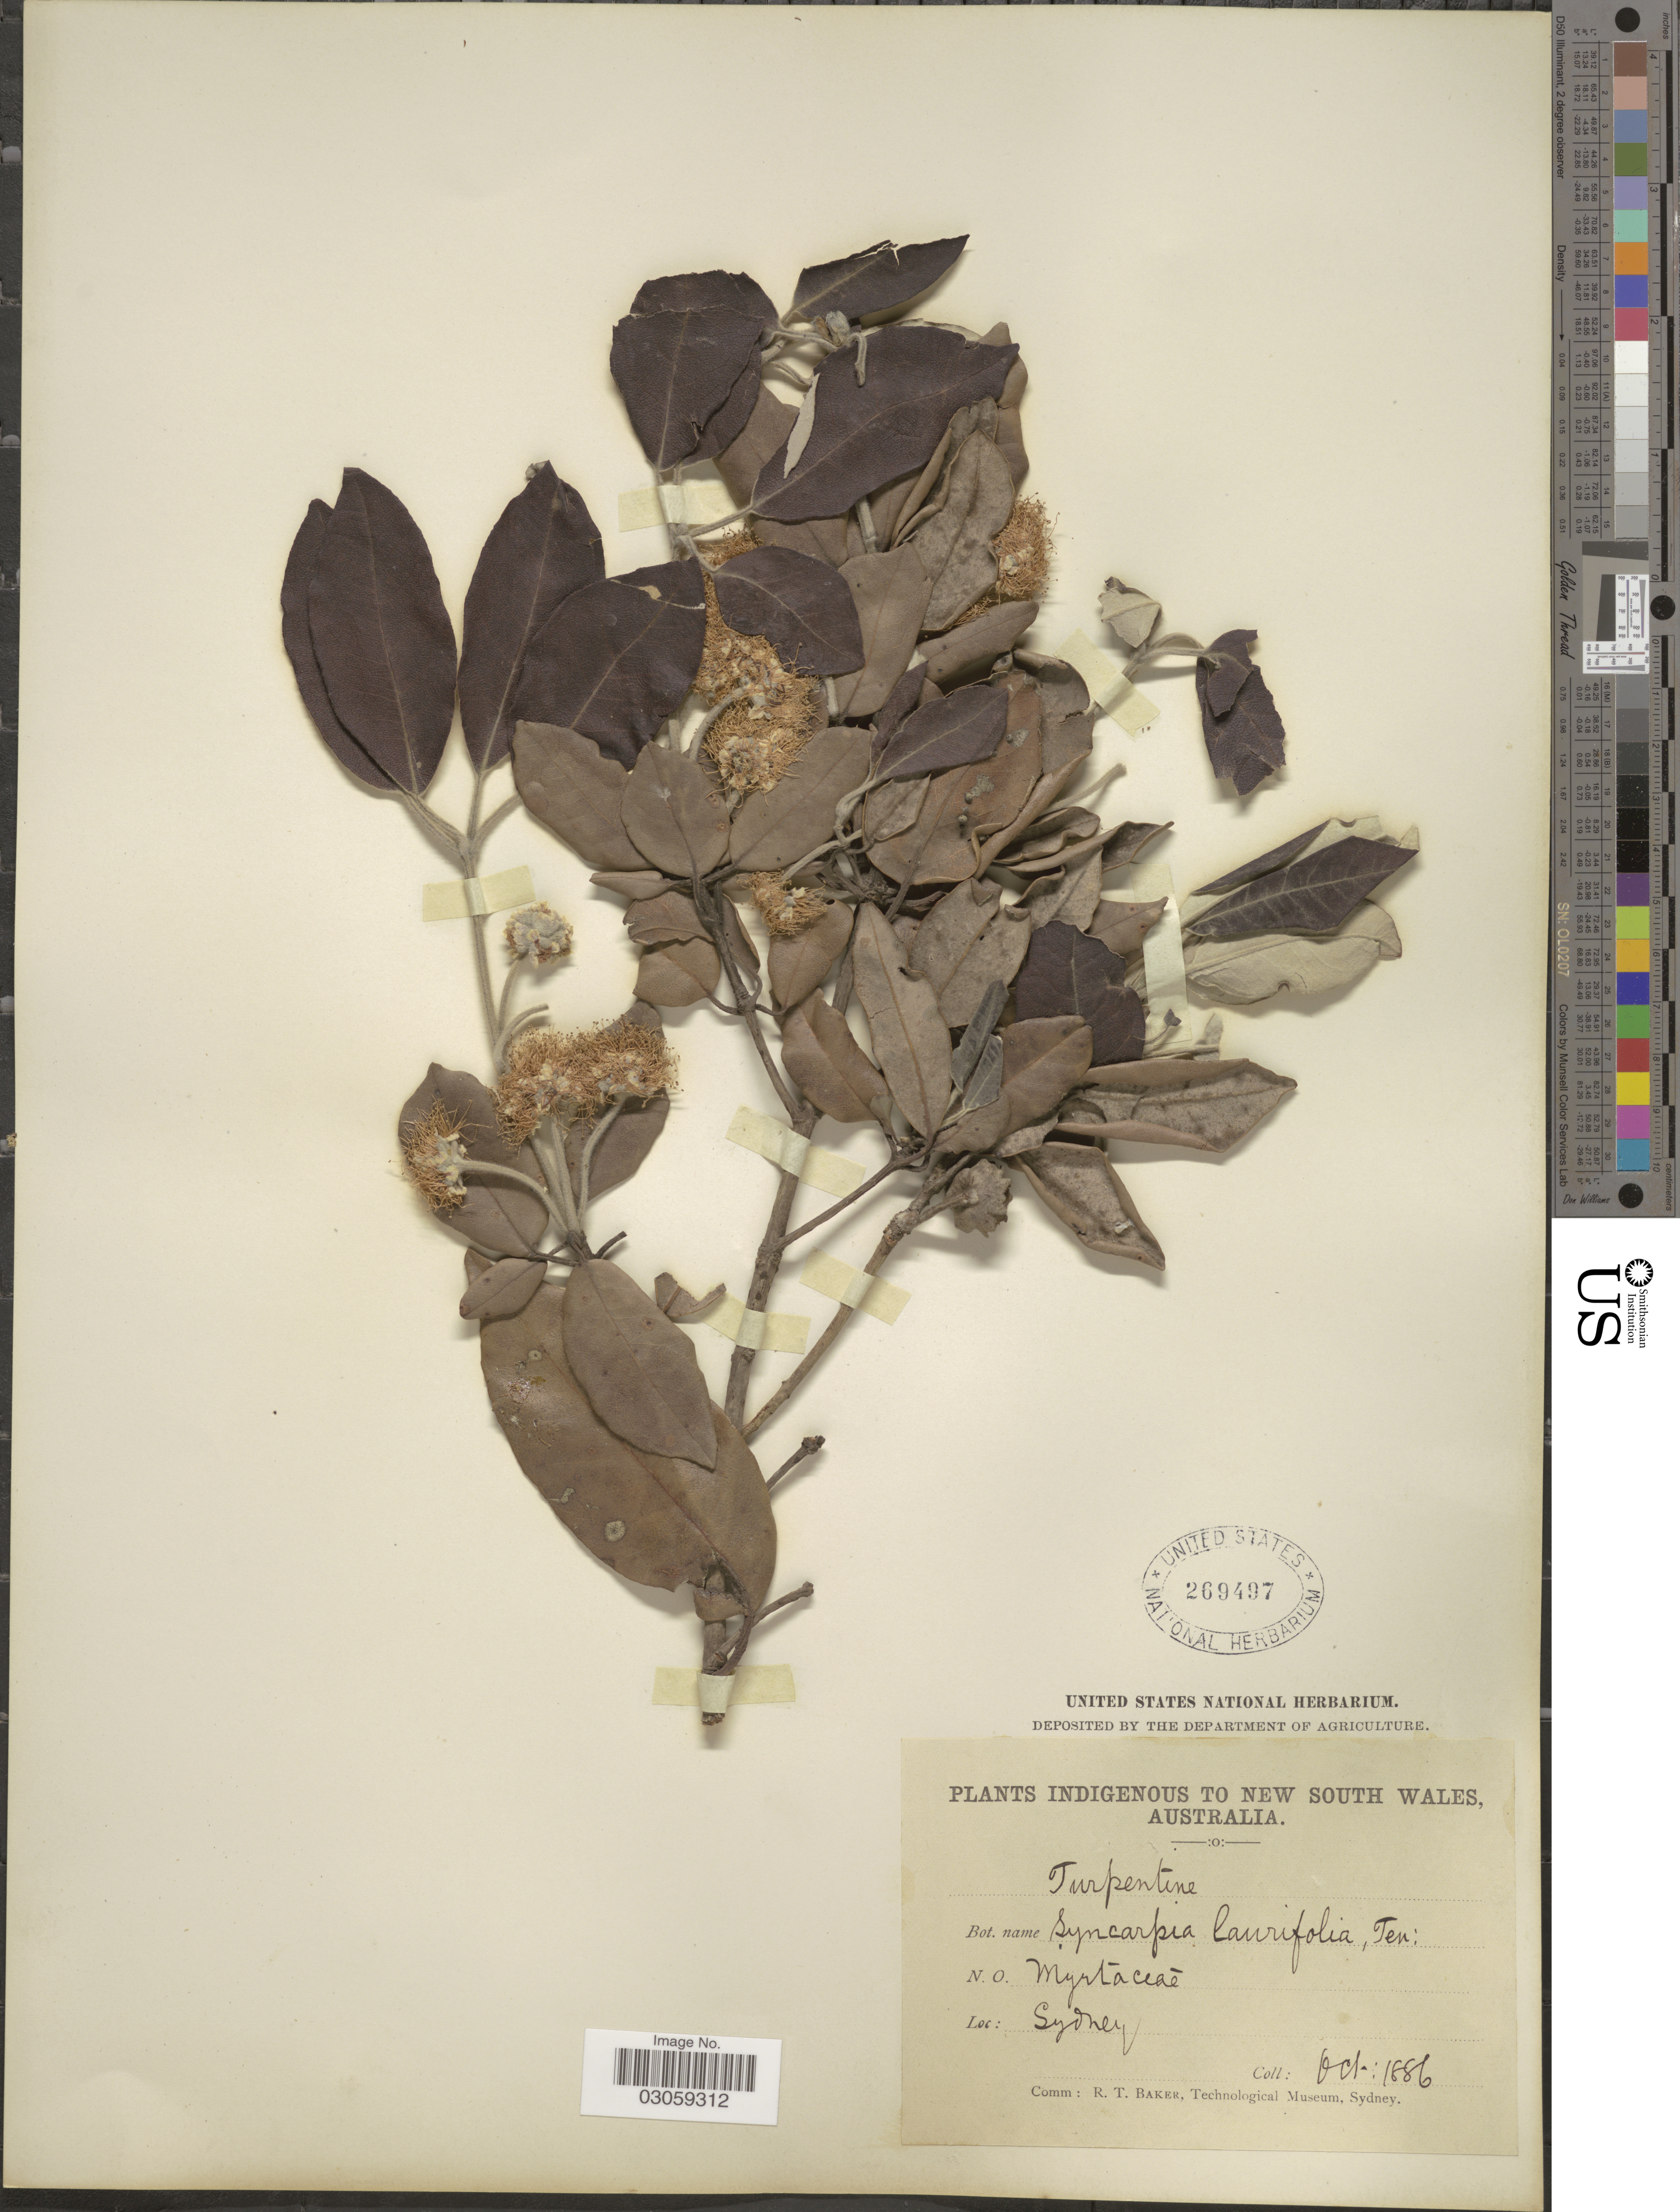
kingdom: Plantae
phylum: Tracheophyta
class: Magnoliopsida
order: Myrtales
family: Myrtaceae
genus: Syncarpia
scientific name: Syncarpia glomulifera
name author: (Sm.) Nied.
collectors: ex herb. United States National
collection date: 1886-10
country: Australia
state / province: New South Wales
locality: Sydney.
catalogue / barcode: US 269497